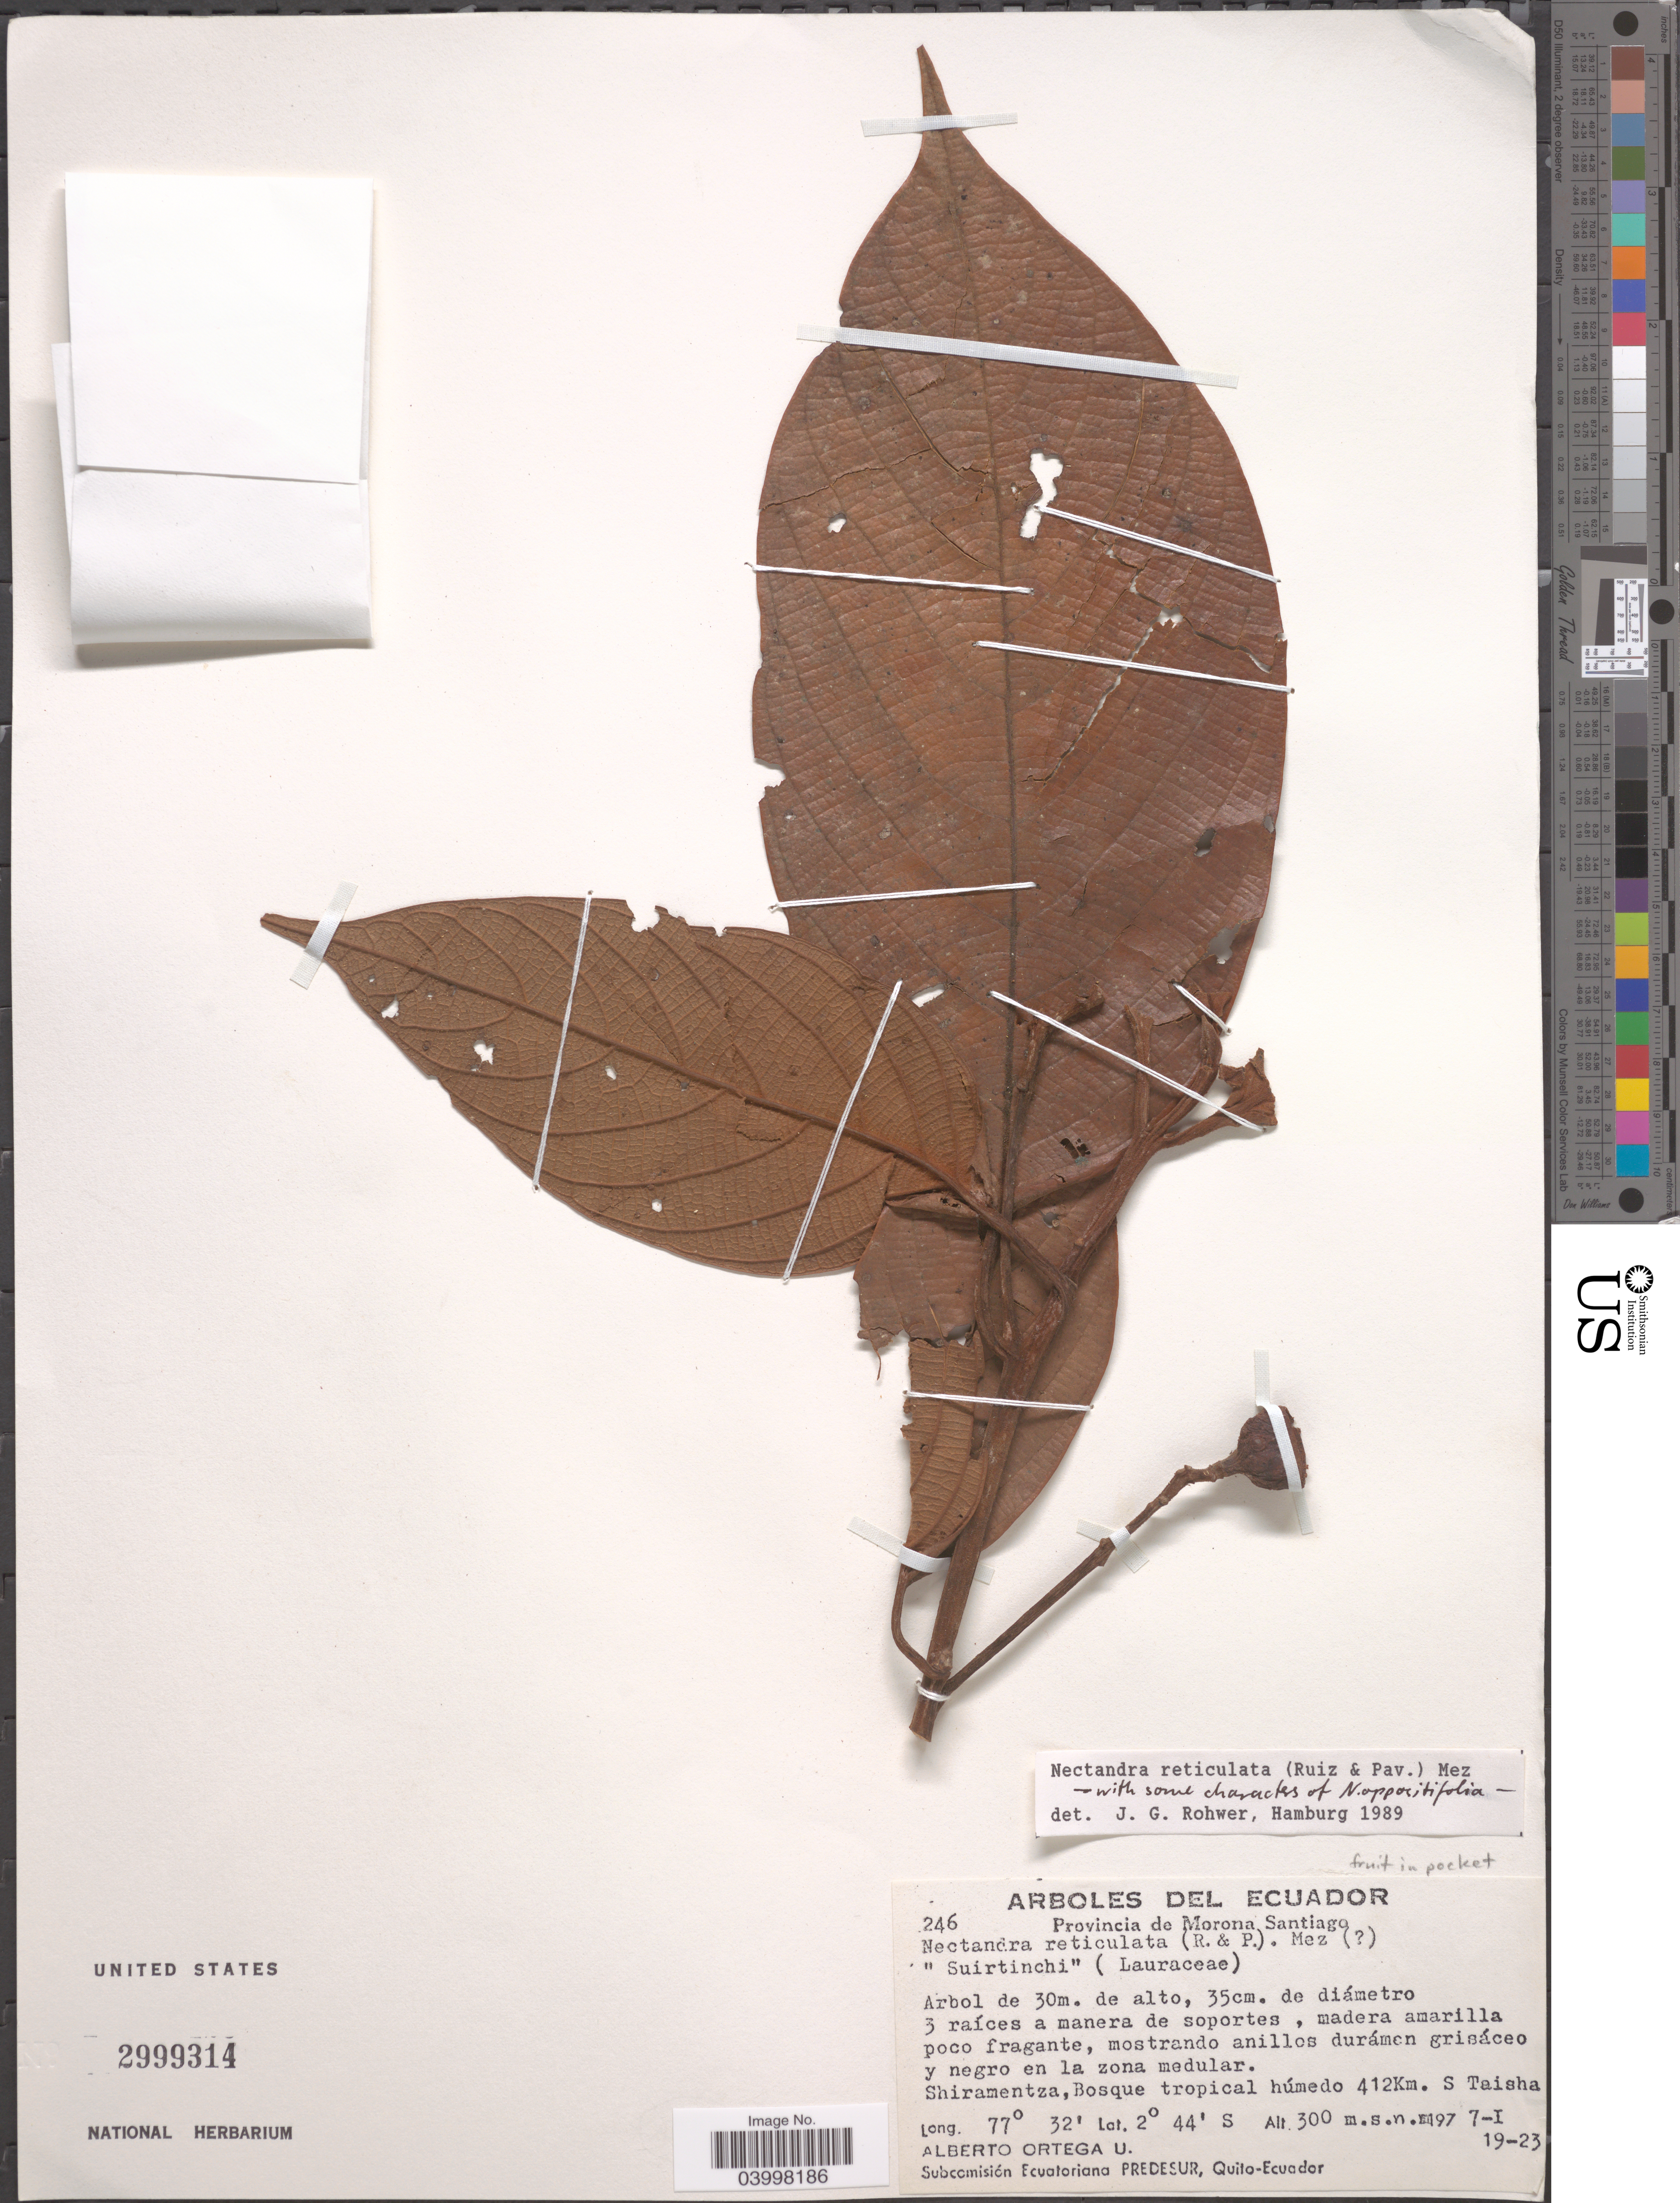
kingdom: Plantae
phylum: Tracheophyta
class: Magnoliopsida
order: Laurales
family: Lauraceae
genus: Nectandra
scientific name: Nectandra reticulata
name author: (Ruiz & Pav.) Mez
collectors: A. T. Ortega U.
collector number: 246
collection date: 1923-01-07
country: Ecuador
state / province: Morona-Santiago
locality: Shiramentza, Bosque tropical húmedo 412Km. S Taisha.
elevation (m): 300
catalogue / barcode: US 2999314